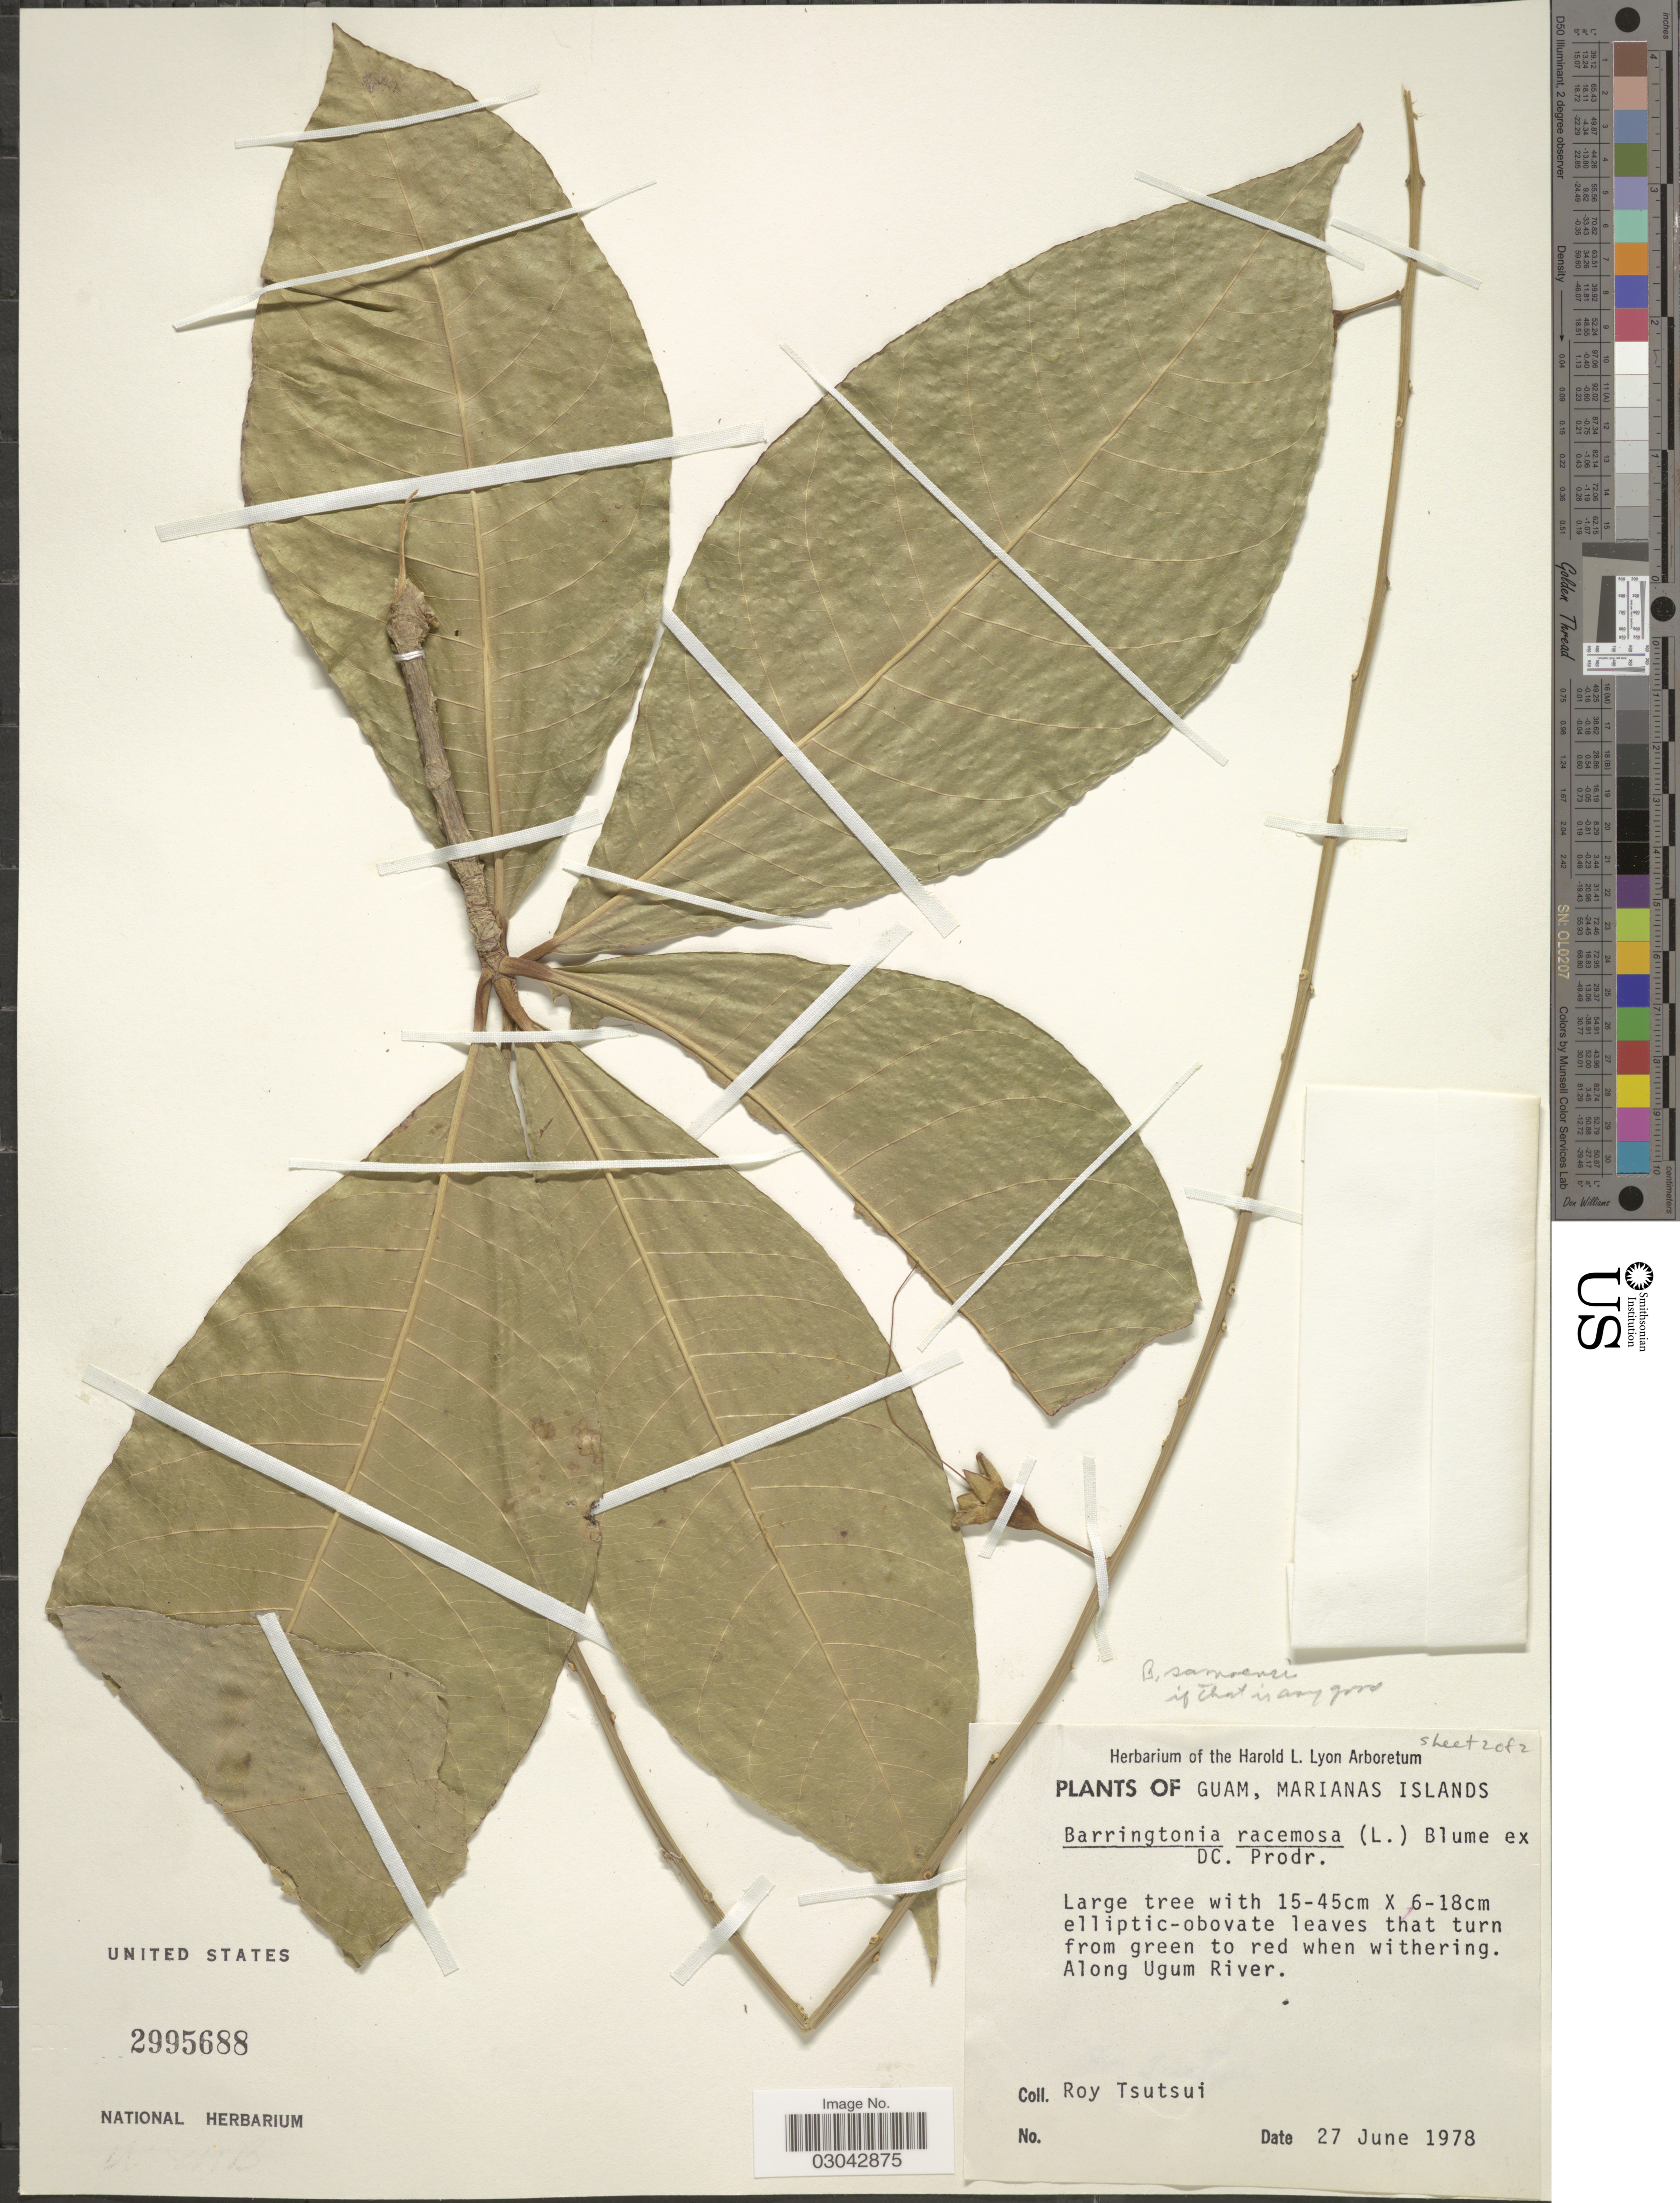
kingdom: Plantae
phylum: Tracheophyta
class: Magnoliopsida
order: Ericales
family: Lecythidaceae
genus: Barringtonia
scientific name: Barringtonia samoensis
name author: A. Gray in Wilkes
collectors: R. Tsutsui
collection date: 1978-06-27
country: Guam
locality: Marianas Islands, Along Ugum River.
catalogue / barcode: US 2995688